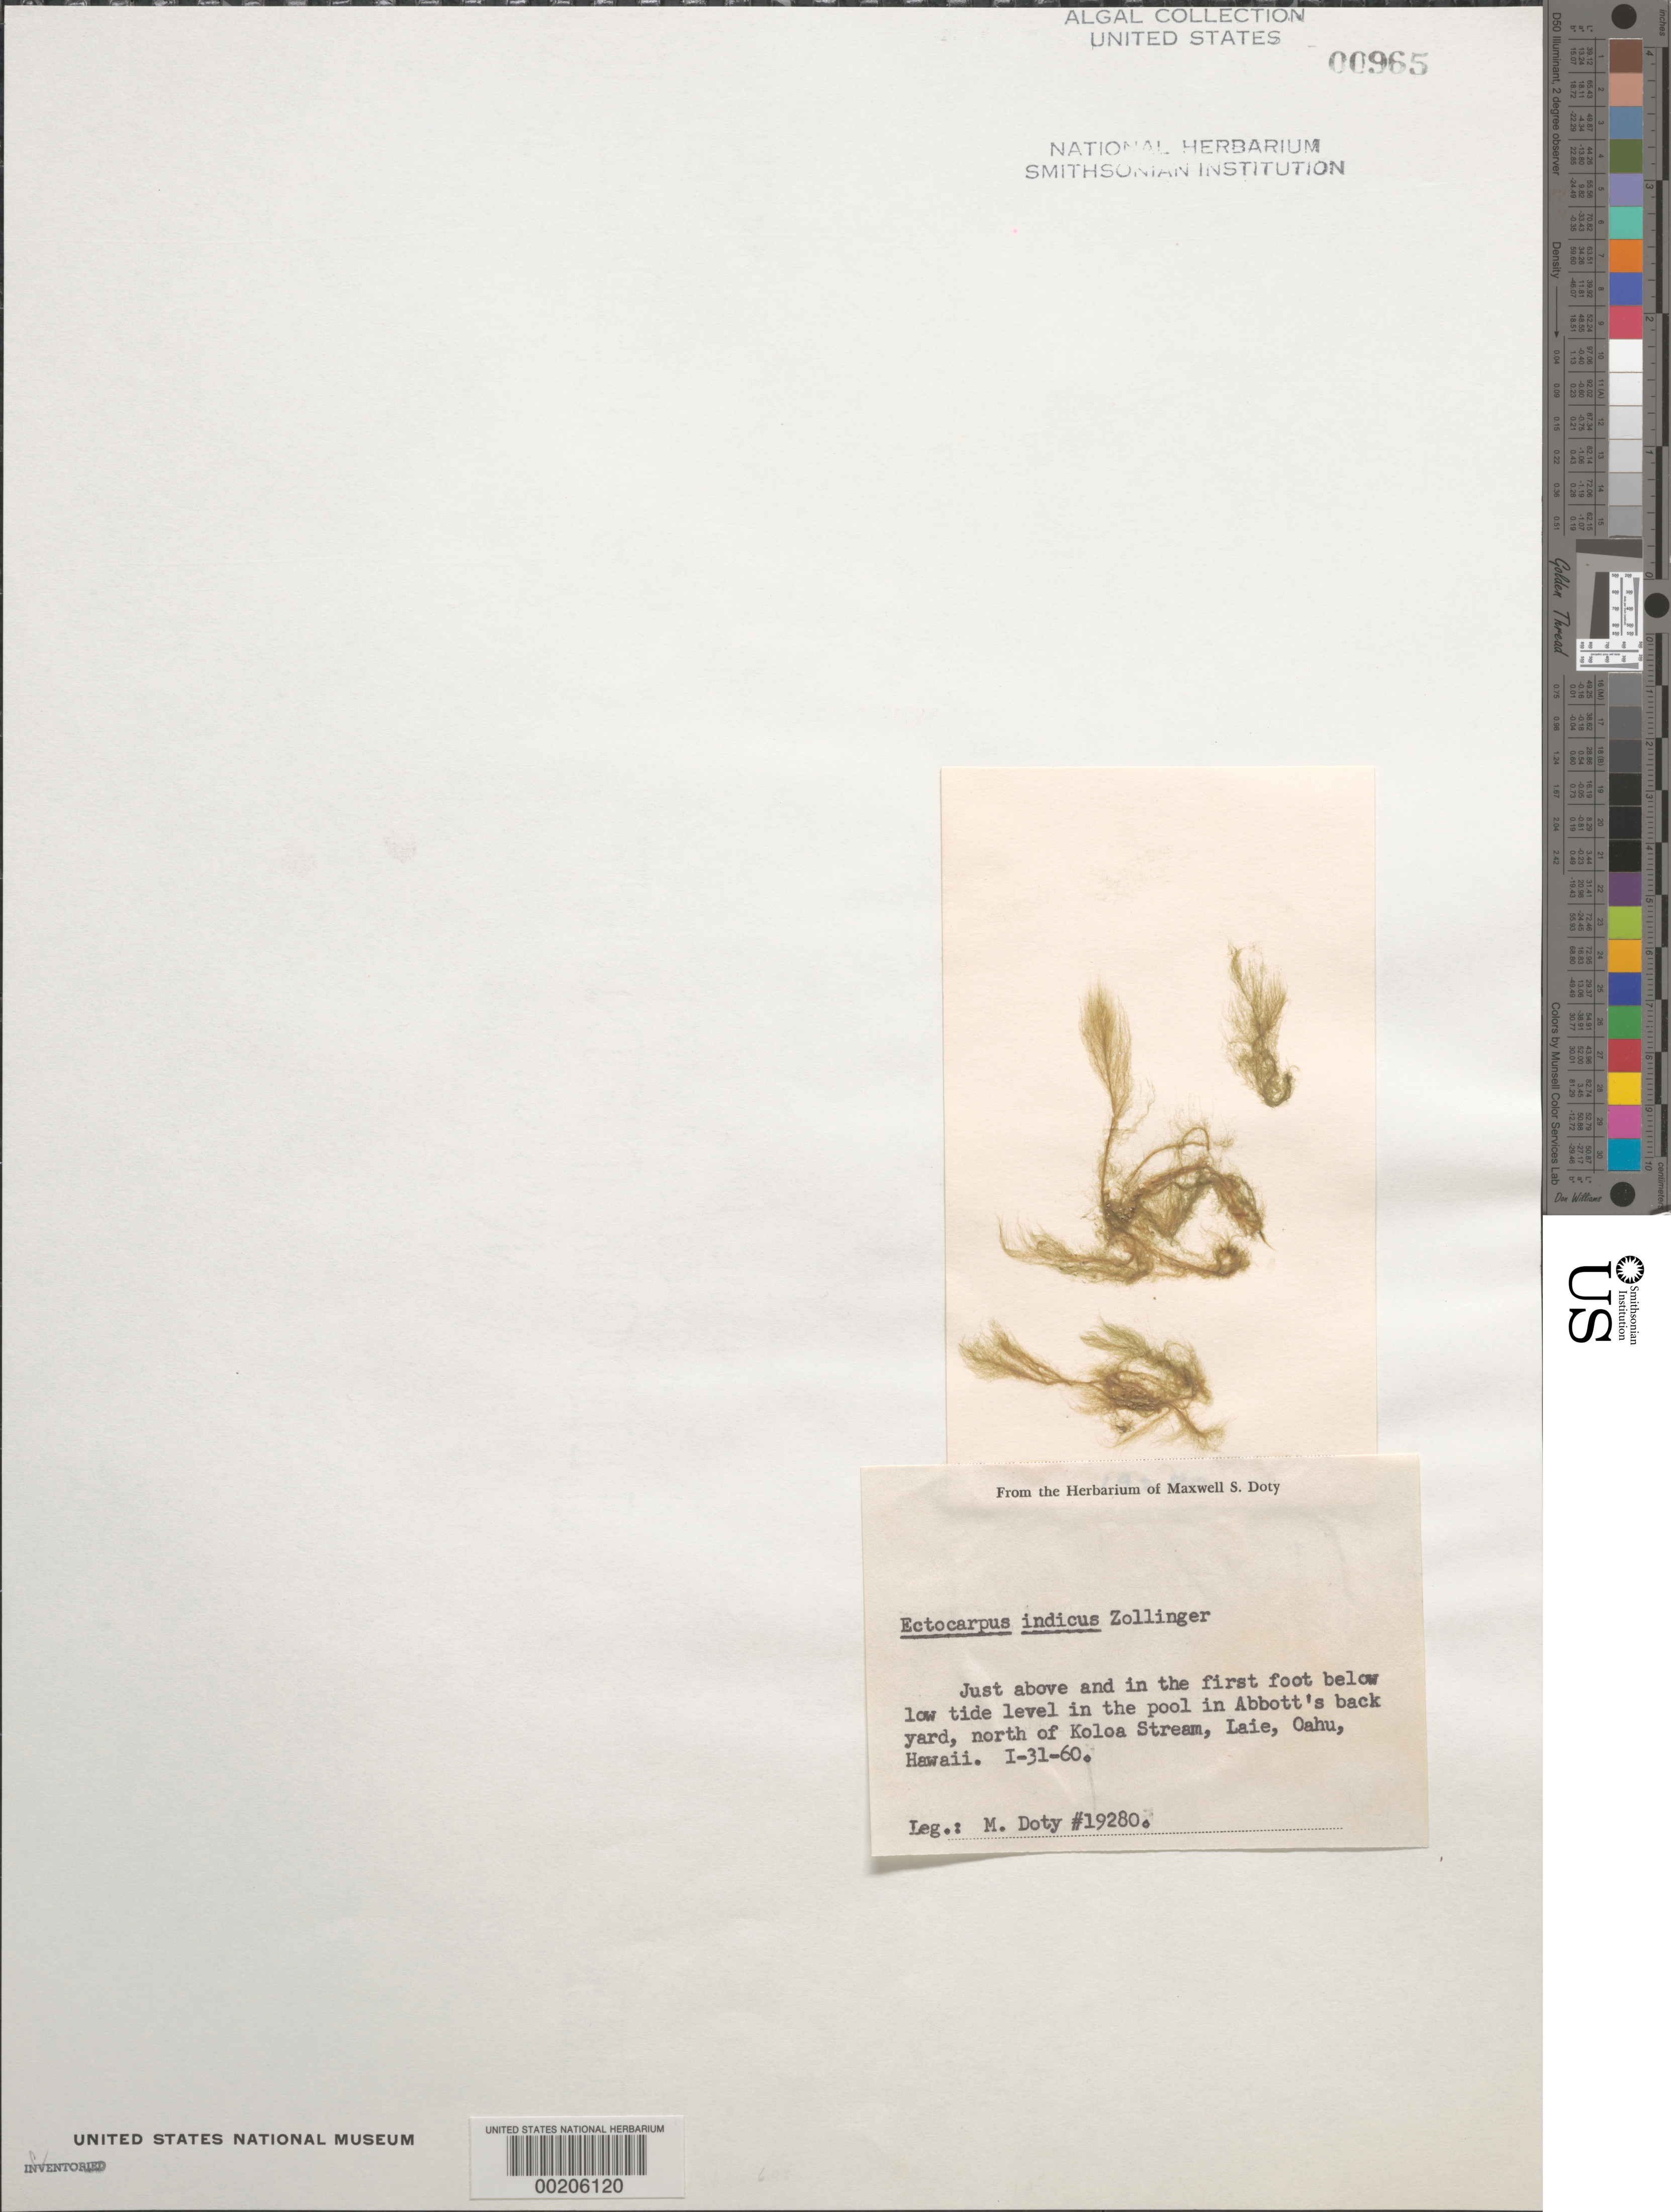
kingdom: Chromista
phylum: Ochrophyta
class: Phaeophyceae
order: Ectocarpales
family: Acinetosporaceae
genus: Feldmannia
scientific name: Feldmannia indica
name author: (O.G. Sond.) Womersley & A. Bailey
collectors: M. S. Doty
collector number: MSD 19280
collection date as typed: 31 Jan 1960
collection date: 1960-01-31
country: United States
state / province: Hawaii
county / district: Honolulu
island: Oahu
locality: Laie, [Abbott's back yard-removed from some specimen labels], north of Koloa Stream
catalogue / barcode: US 965